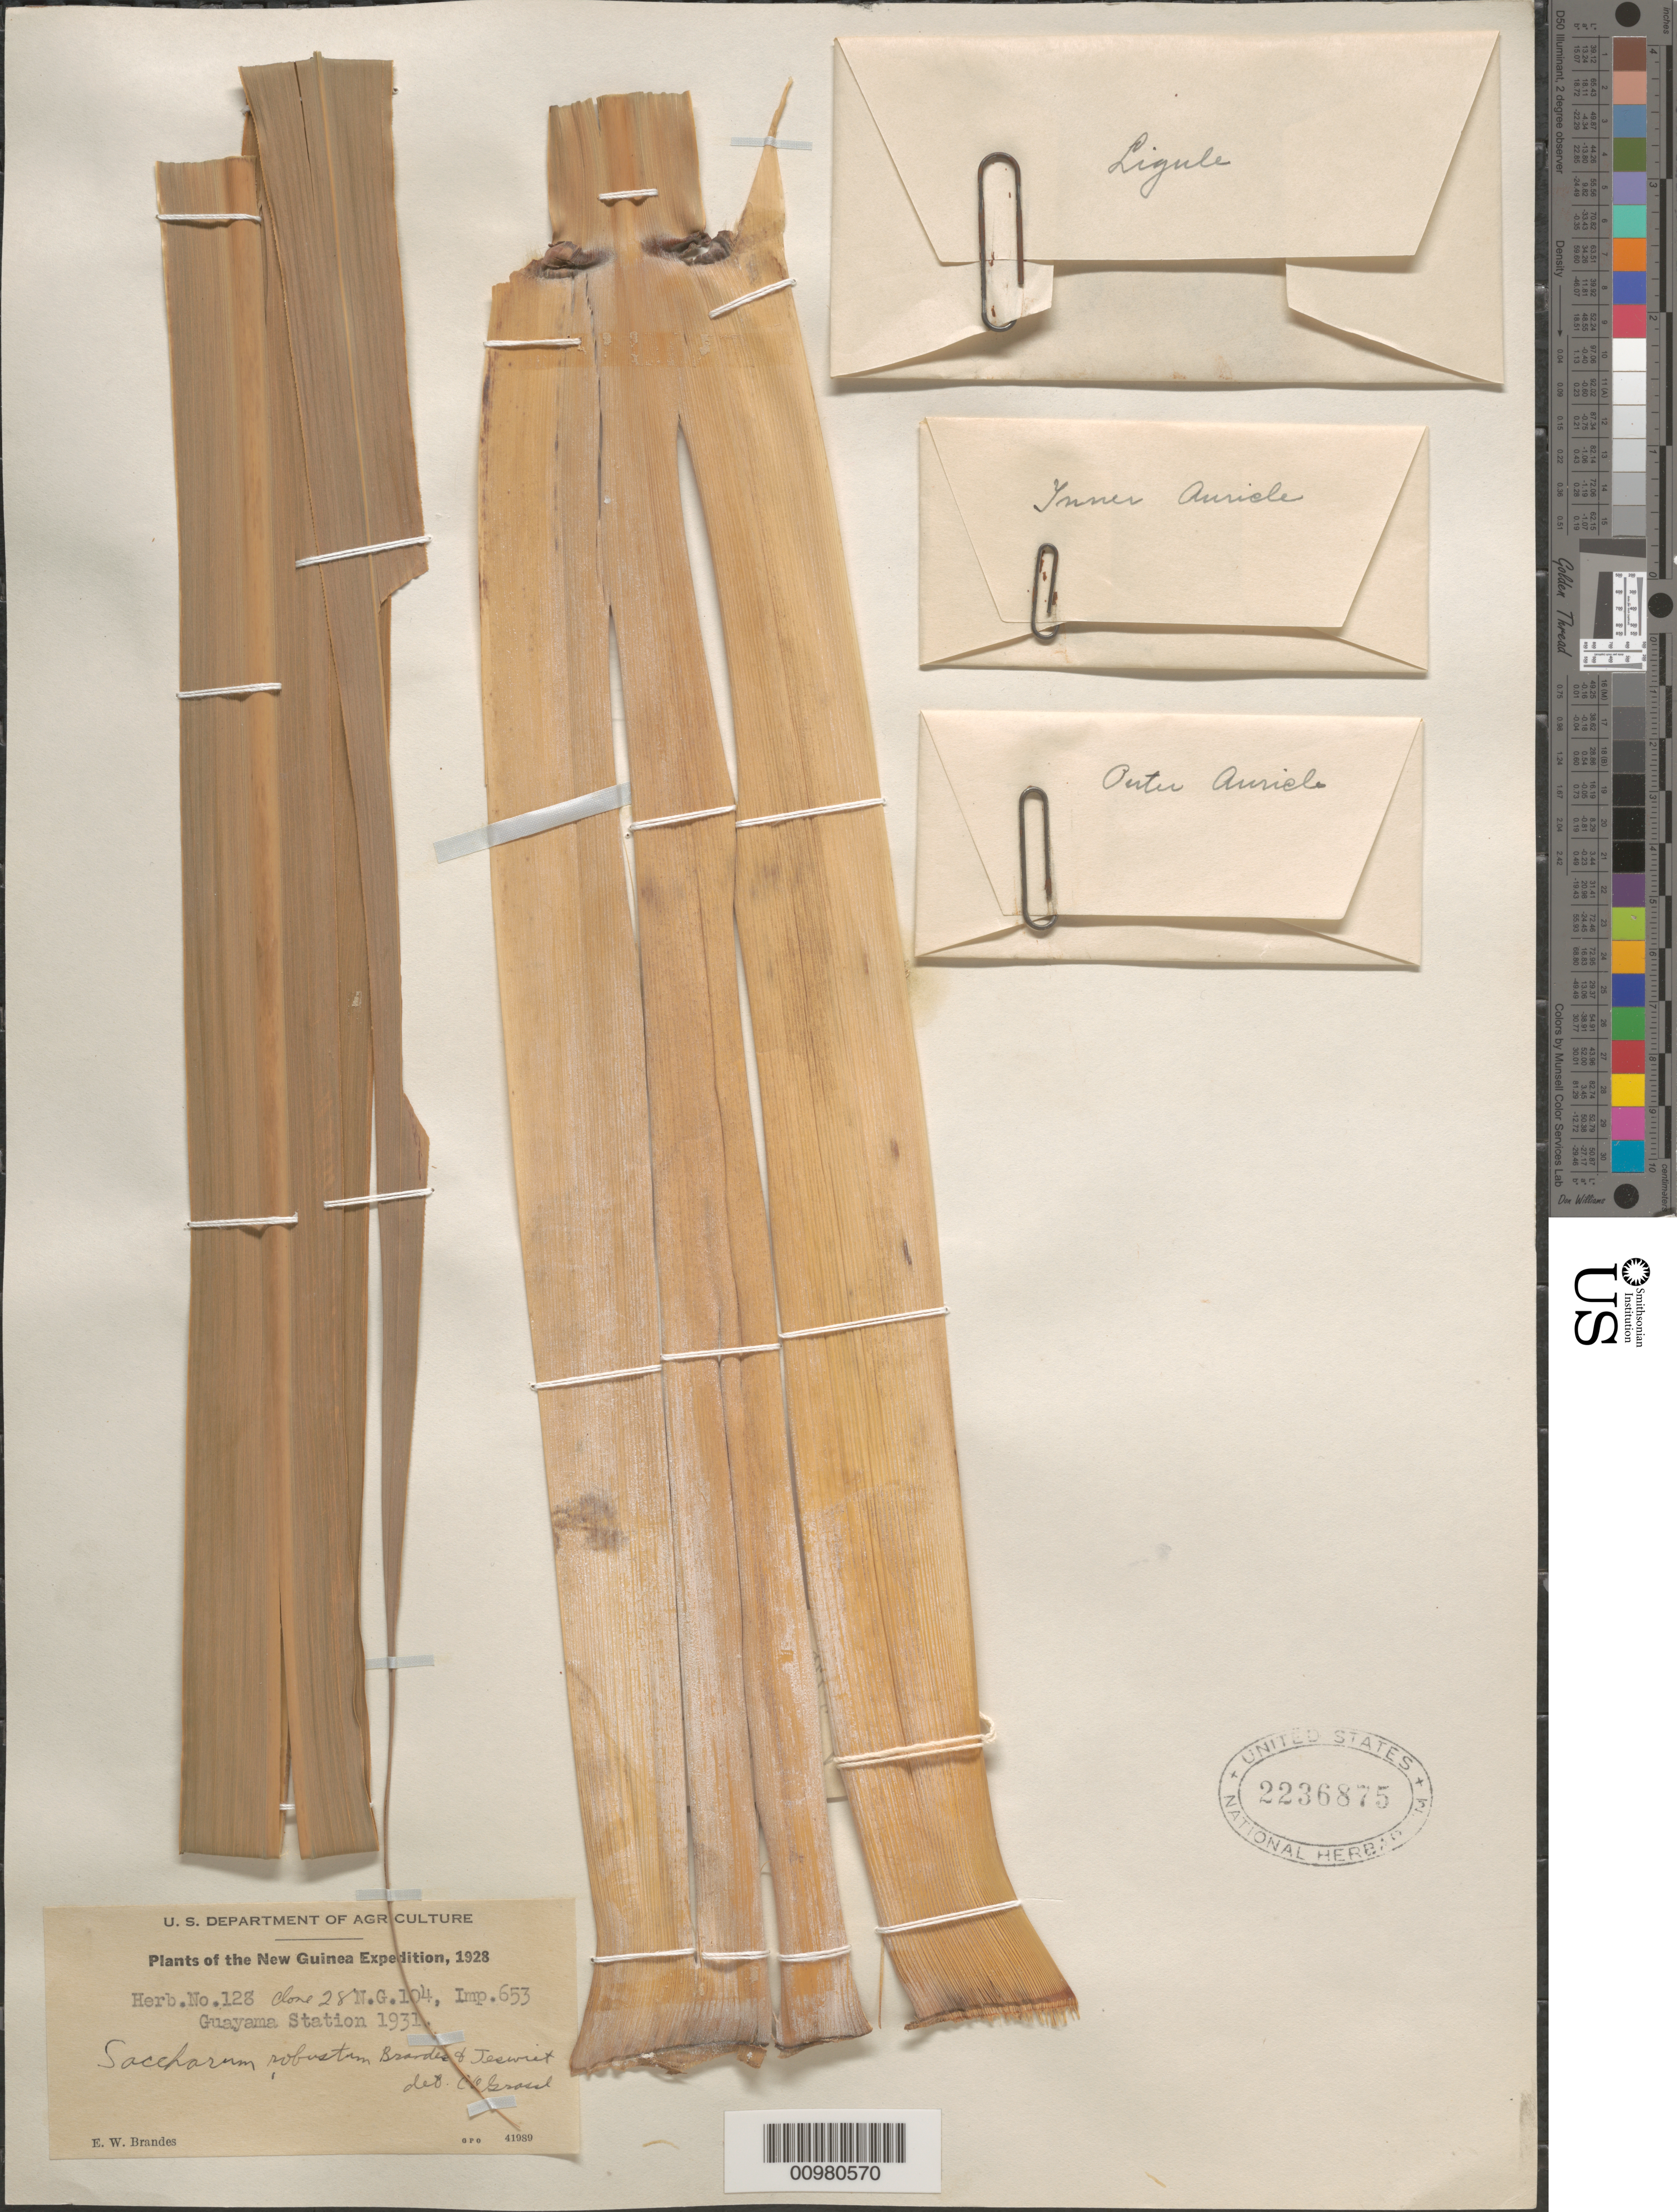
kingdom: Plantae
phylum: Tracheophyta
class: Liliopsida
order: Poales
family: Poaceae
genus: Saccharum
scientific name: Saccharum sinense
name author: Roxb.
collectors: E. Brandes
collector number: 128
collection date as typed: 1931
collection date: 1931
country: Puerto Rico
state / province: Guayama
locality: Guayama Field Station; grown from material originally from New Guinea.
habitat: Cultivated at field station.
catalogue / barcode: US 2236875